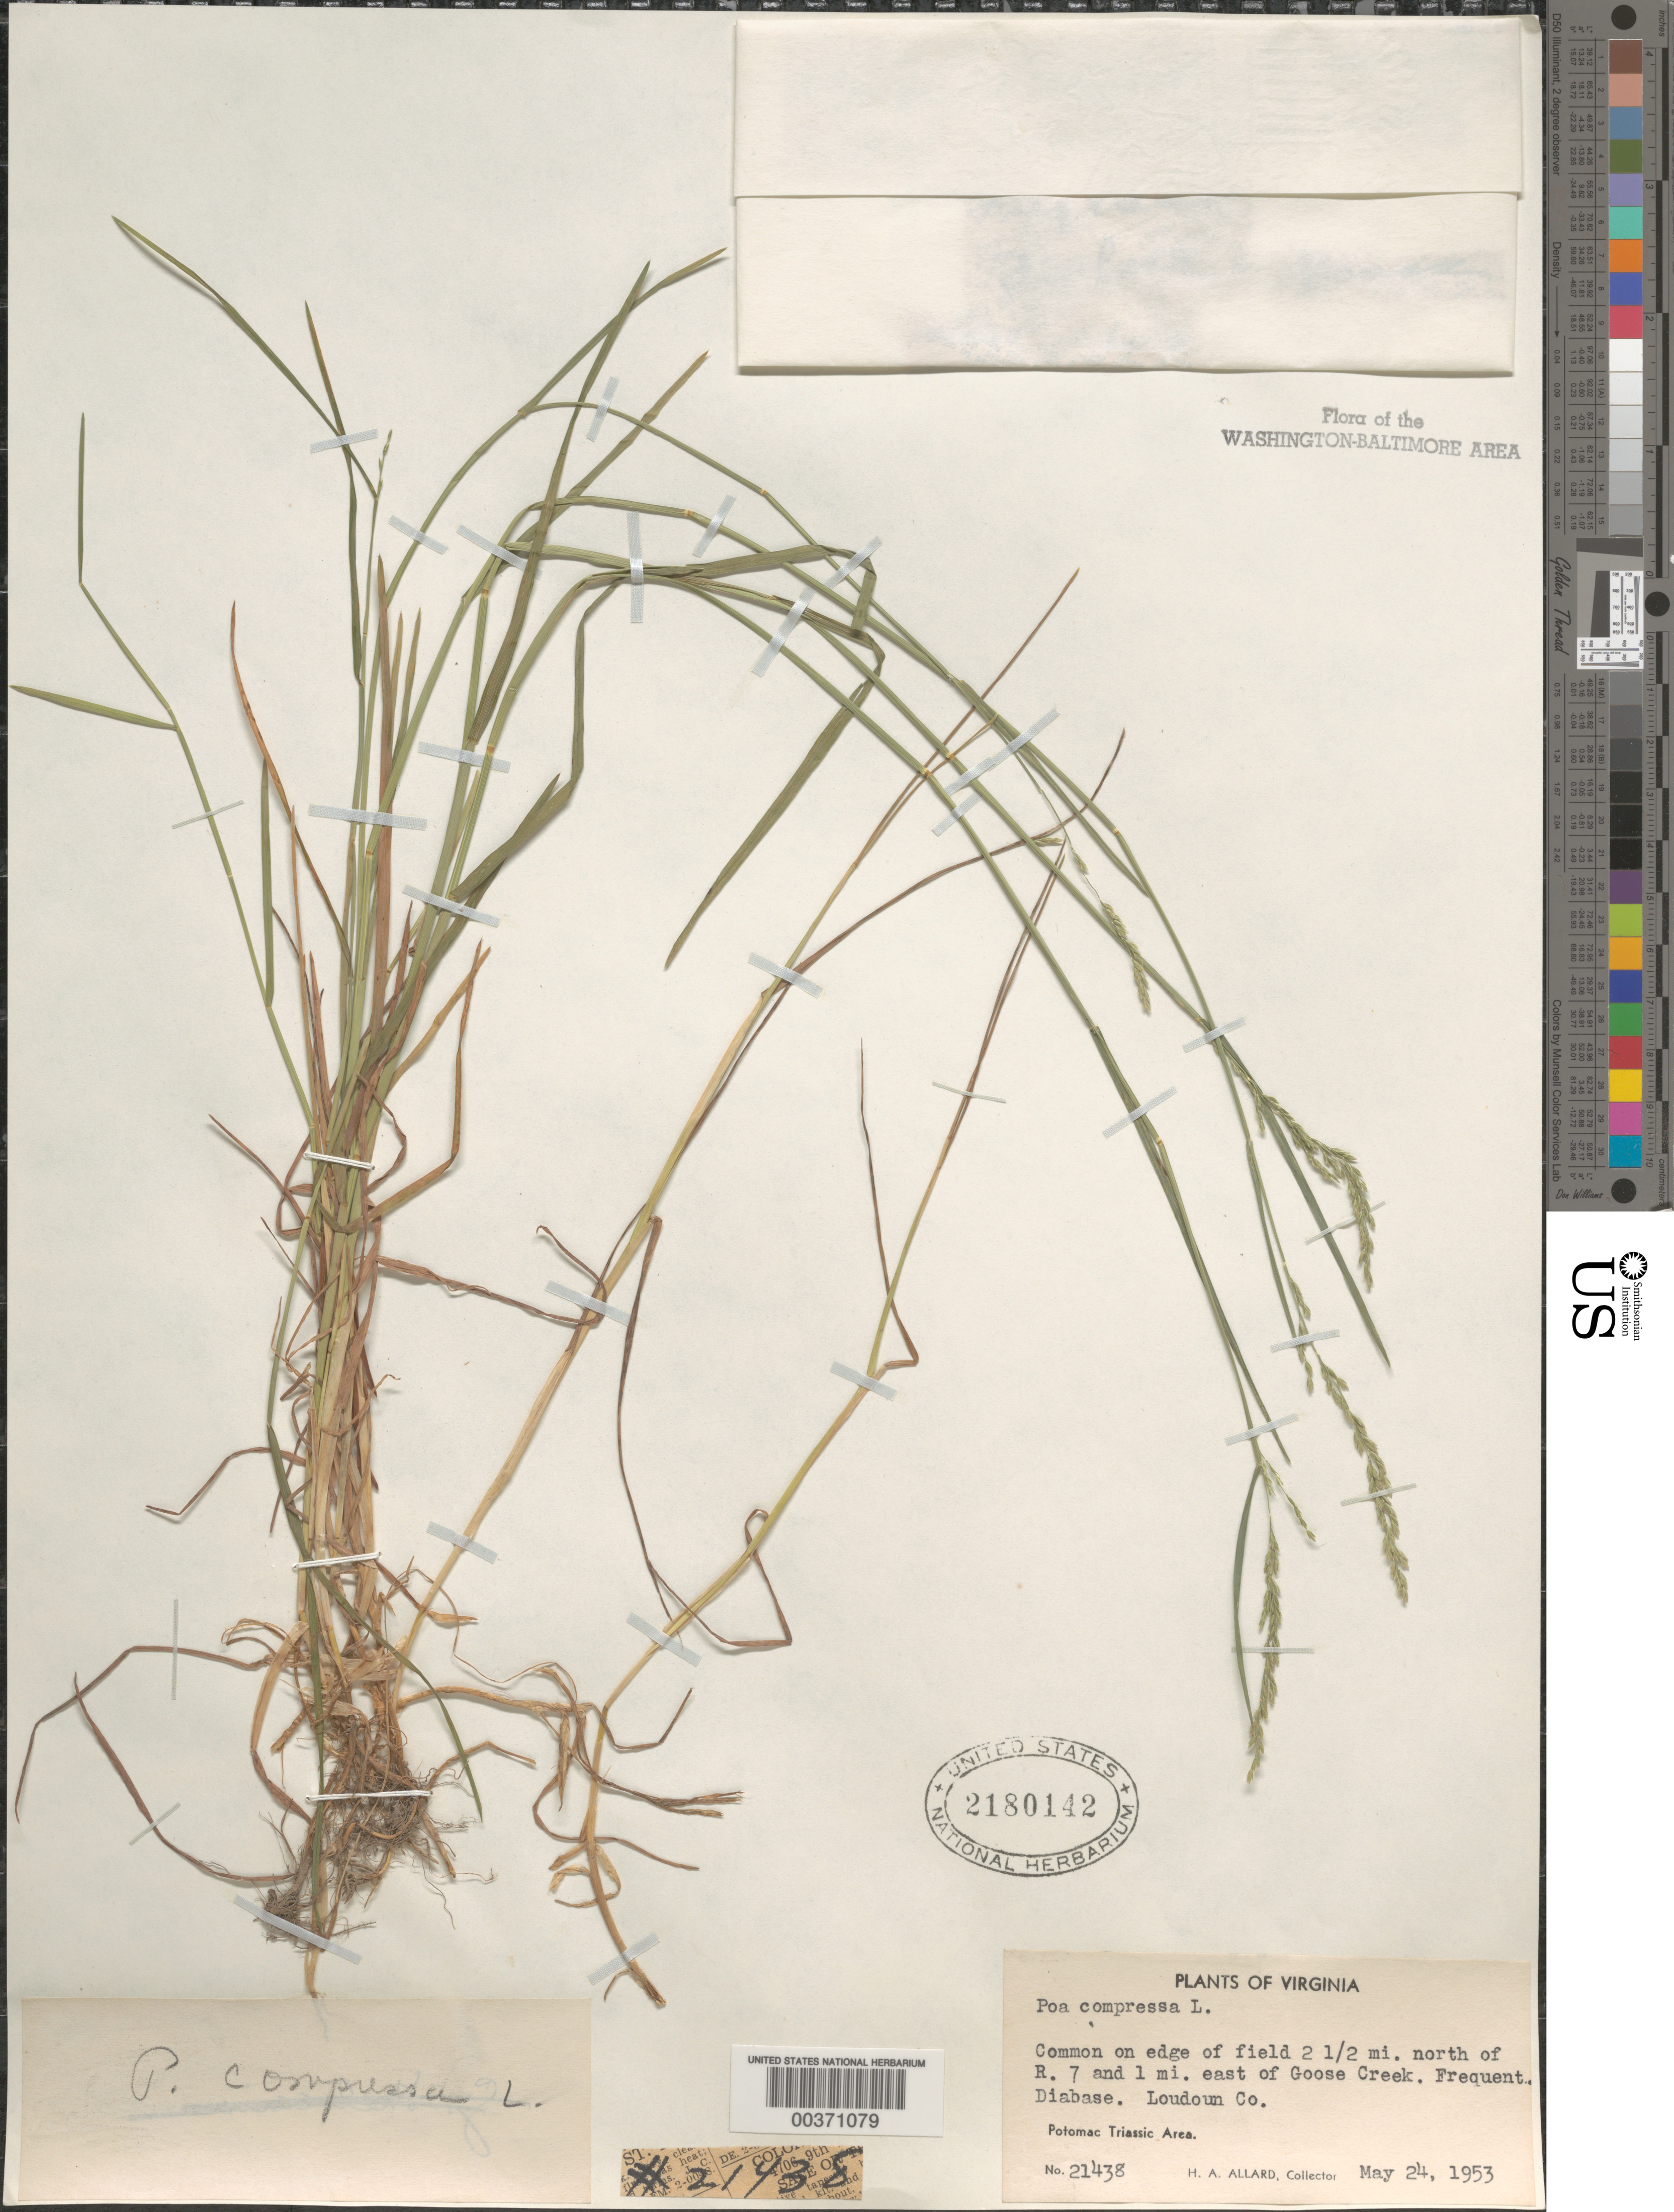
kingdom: Plantae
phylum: Tracheophyta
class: Liliopsida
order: Poales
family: Poaceae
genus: Poa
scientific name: Poa compressa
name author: L.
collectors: H. A. Allard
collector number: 21438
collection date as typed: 24 May 1953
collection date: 1953-05-24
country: United States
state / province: Virginia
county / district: Loudoun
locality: North of Route 7 and east of Goose Creek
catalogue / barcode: US 2180142